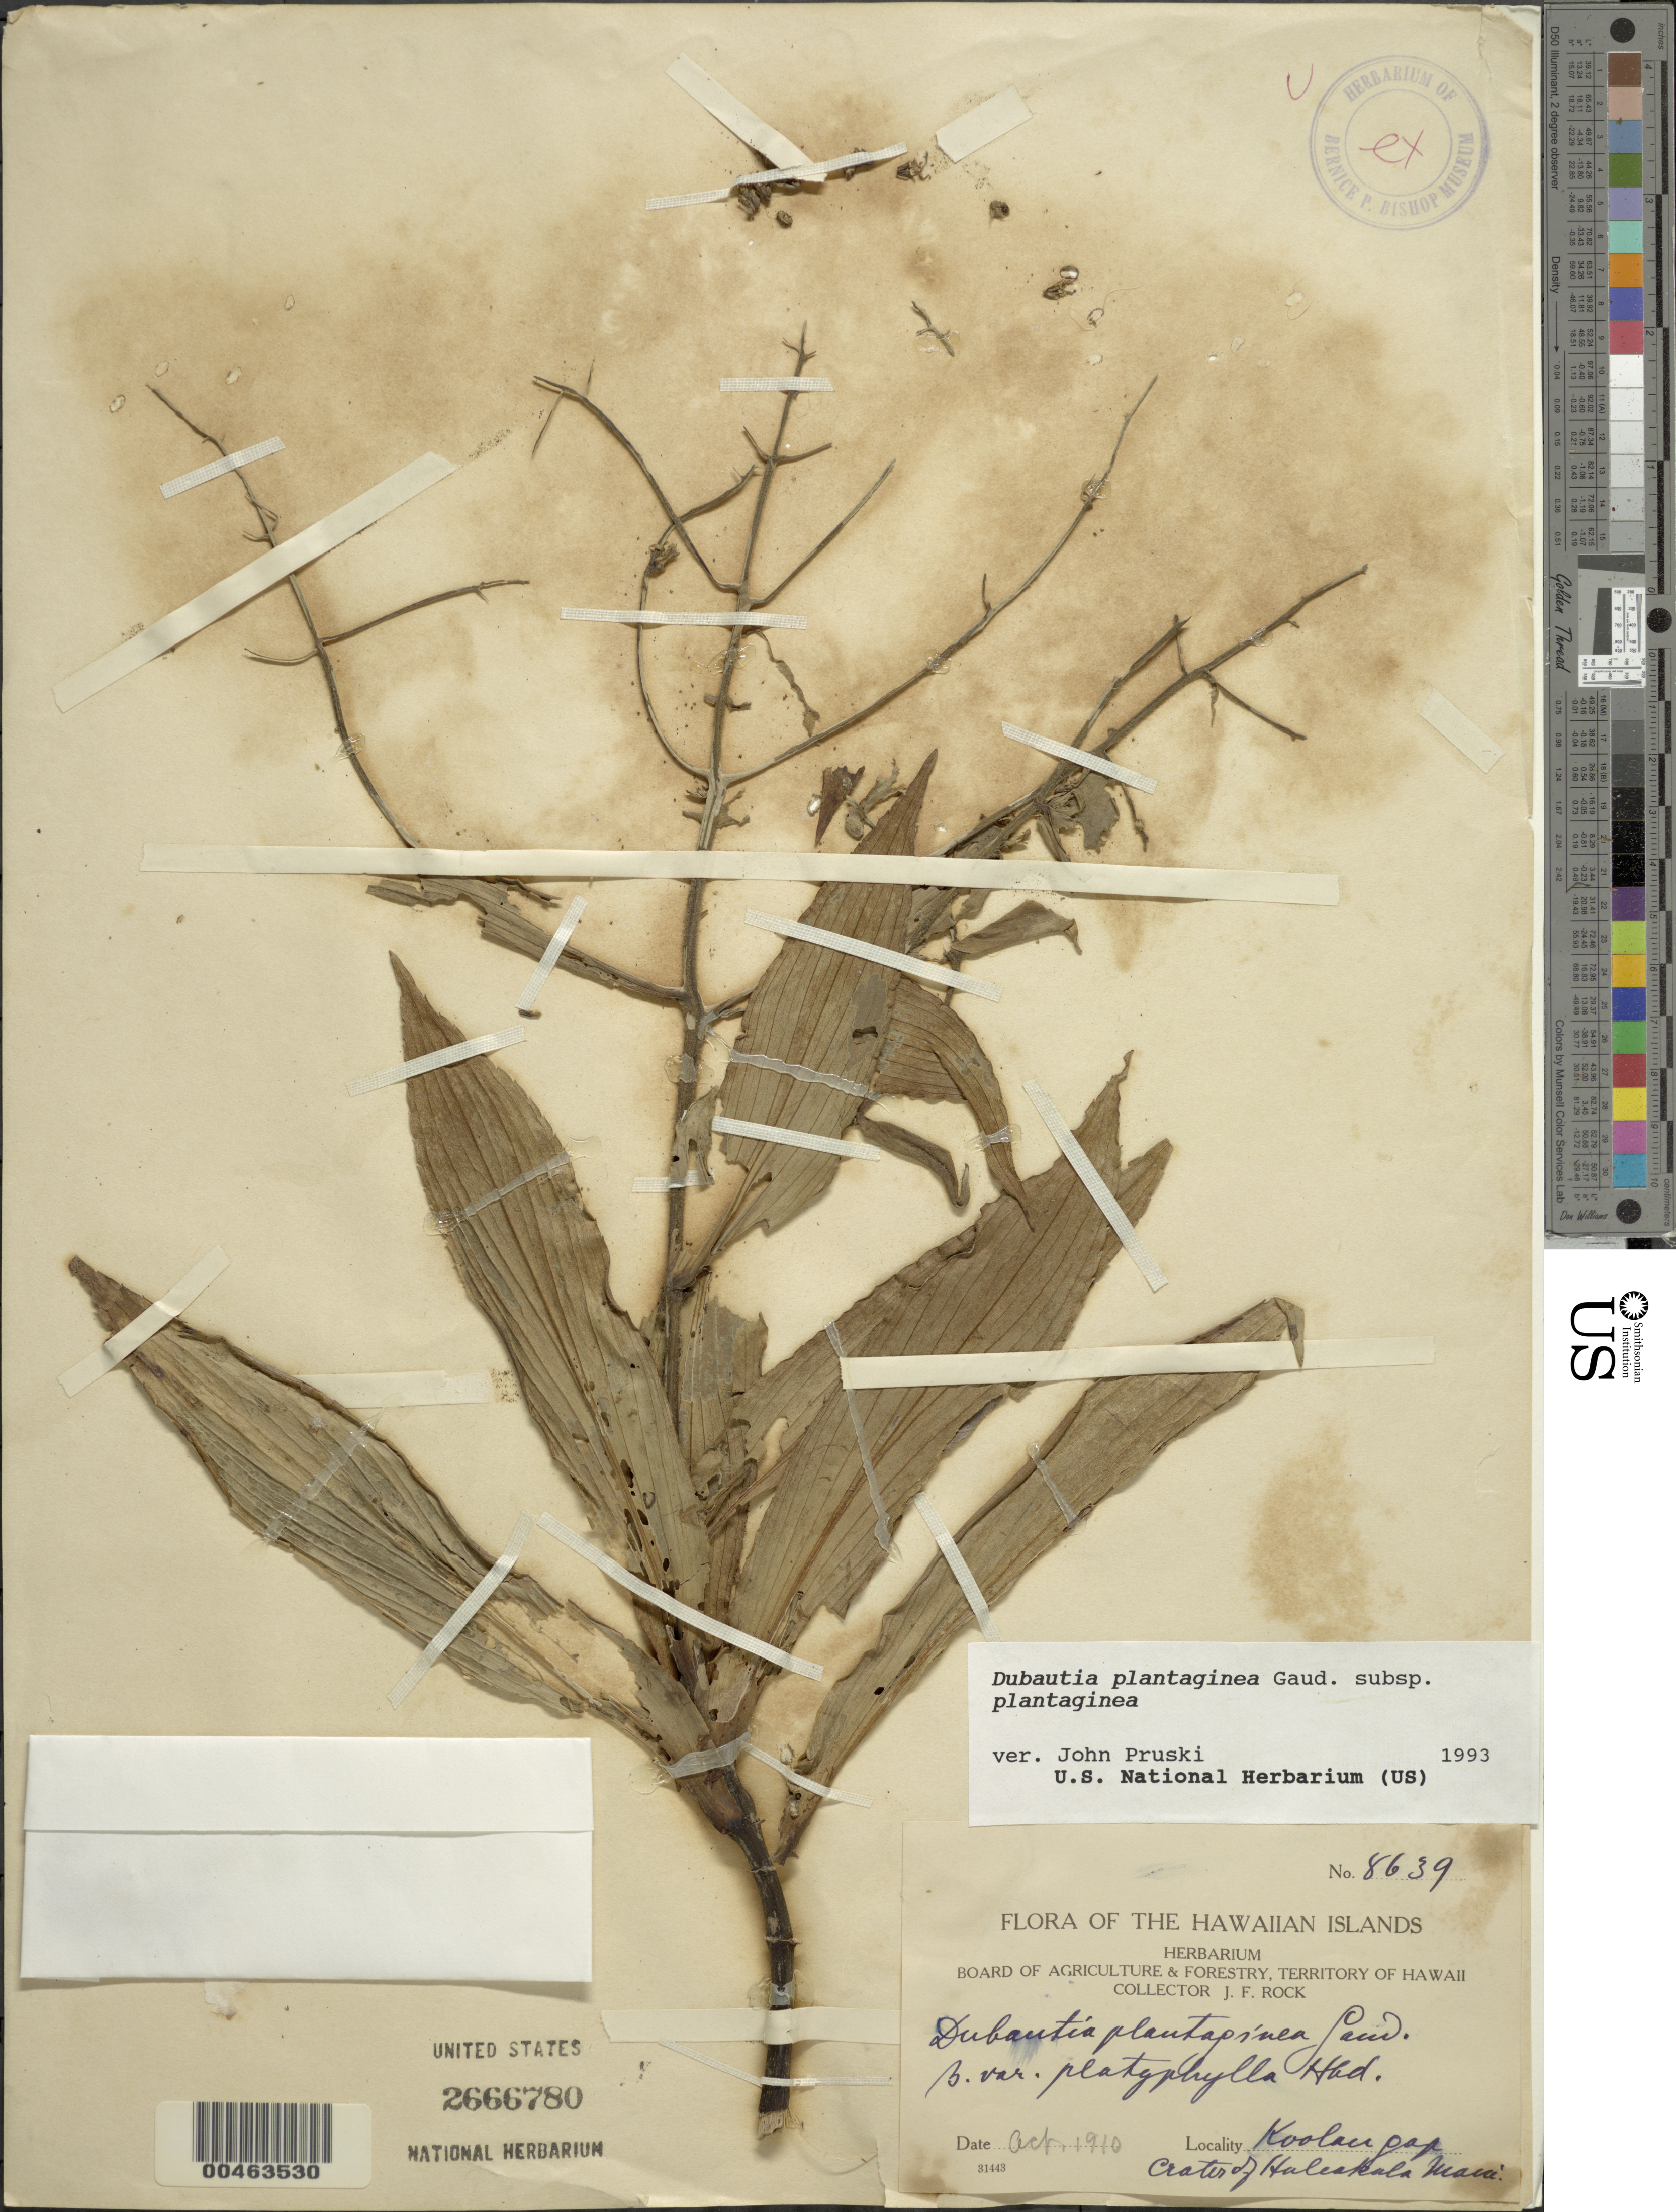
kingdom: Plantae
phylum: Tracheophyta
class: Magnoliopsida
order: Asterales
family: Asteraceae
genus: Dubautia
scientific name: Dubautia plantaginea subsp. plantaginea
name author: Gaudich.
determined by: Pruski, J. F.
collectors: J. F. Rock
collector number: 8639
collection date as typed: Oct 1910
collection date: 1910-10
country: United States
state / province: Hawaii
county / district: Maui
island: Maui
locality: Koolau Gap, Crater of Haleakala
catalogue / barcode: US 2666780